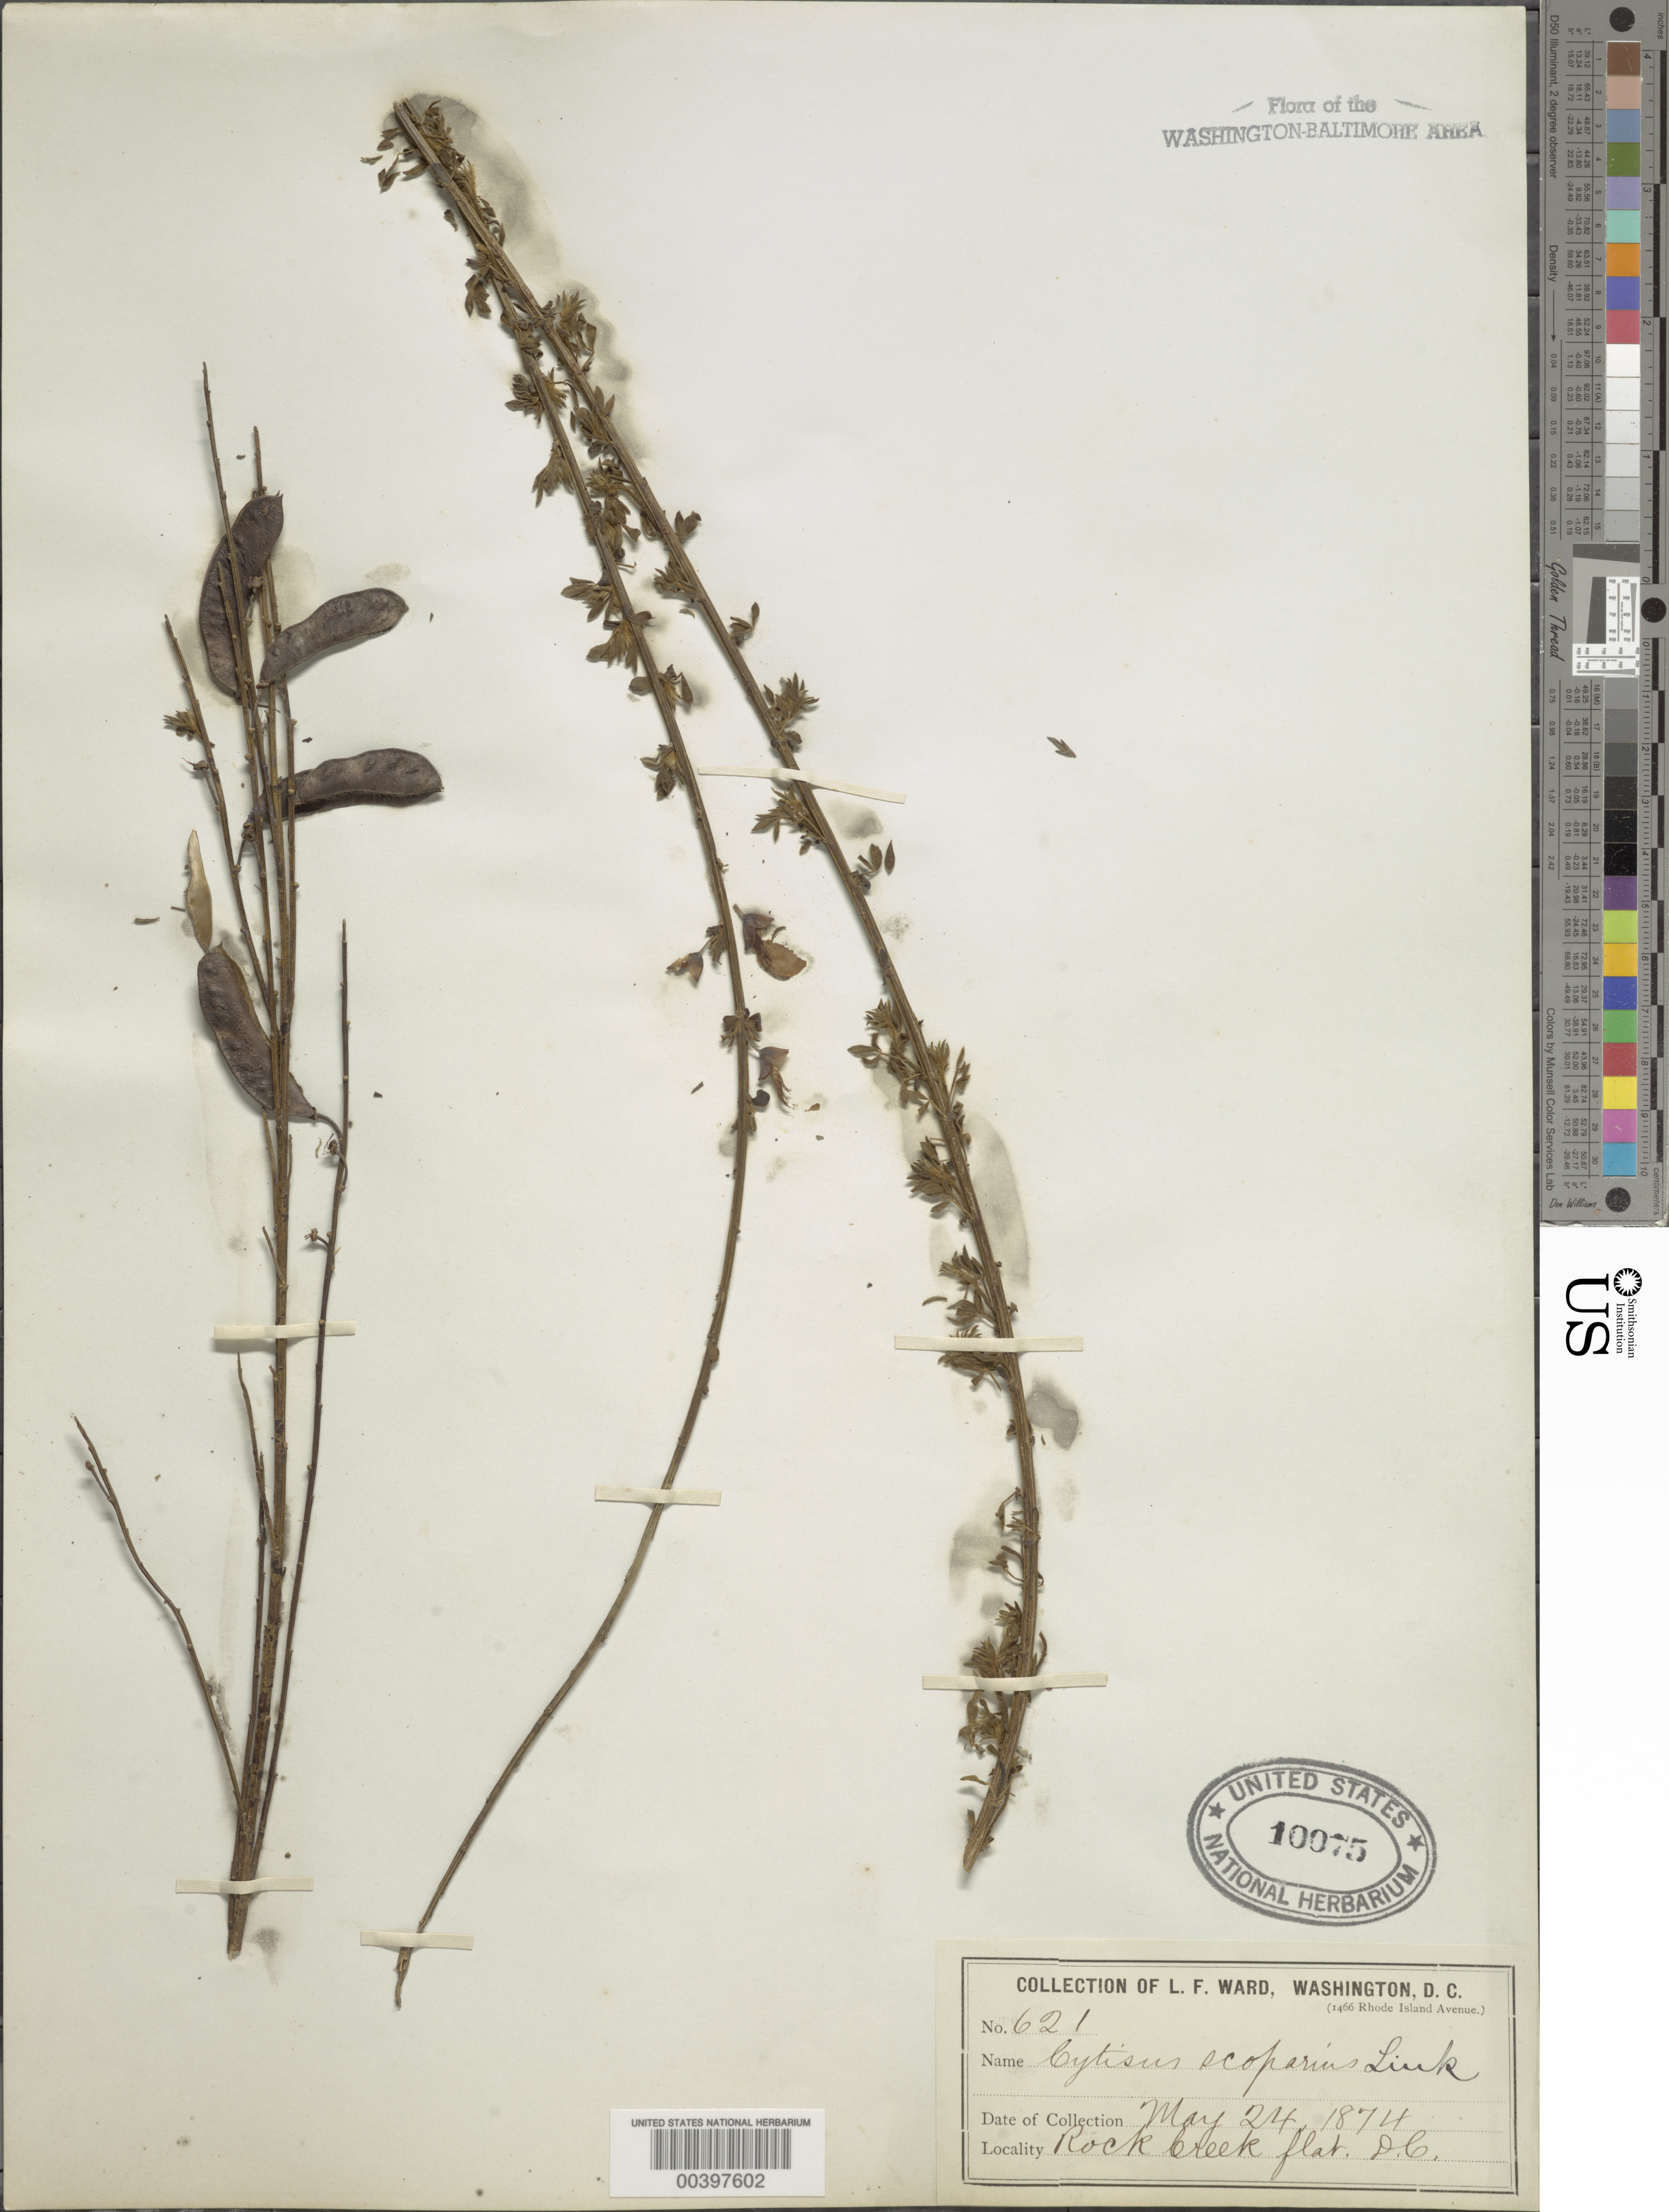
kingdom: Plantae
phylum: Tracheophyta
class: Magnoliopsida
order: Fabales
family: Fabaceae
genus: Cytisus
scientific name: Cytisus scoparius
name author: (L.) Link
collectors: L. F. Ward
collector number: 621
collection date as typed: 24 May 1874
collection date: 1874-05-24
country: United States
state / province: District of Columbia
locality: Rock Creek Rock Creek Park and vicinity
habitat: Flats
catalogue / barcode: US 10075